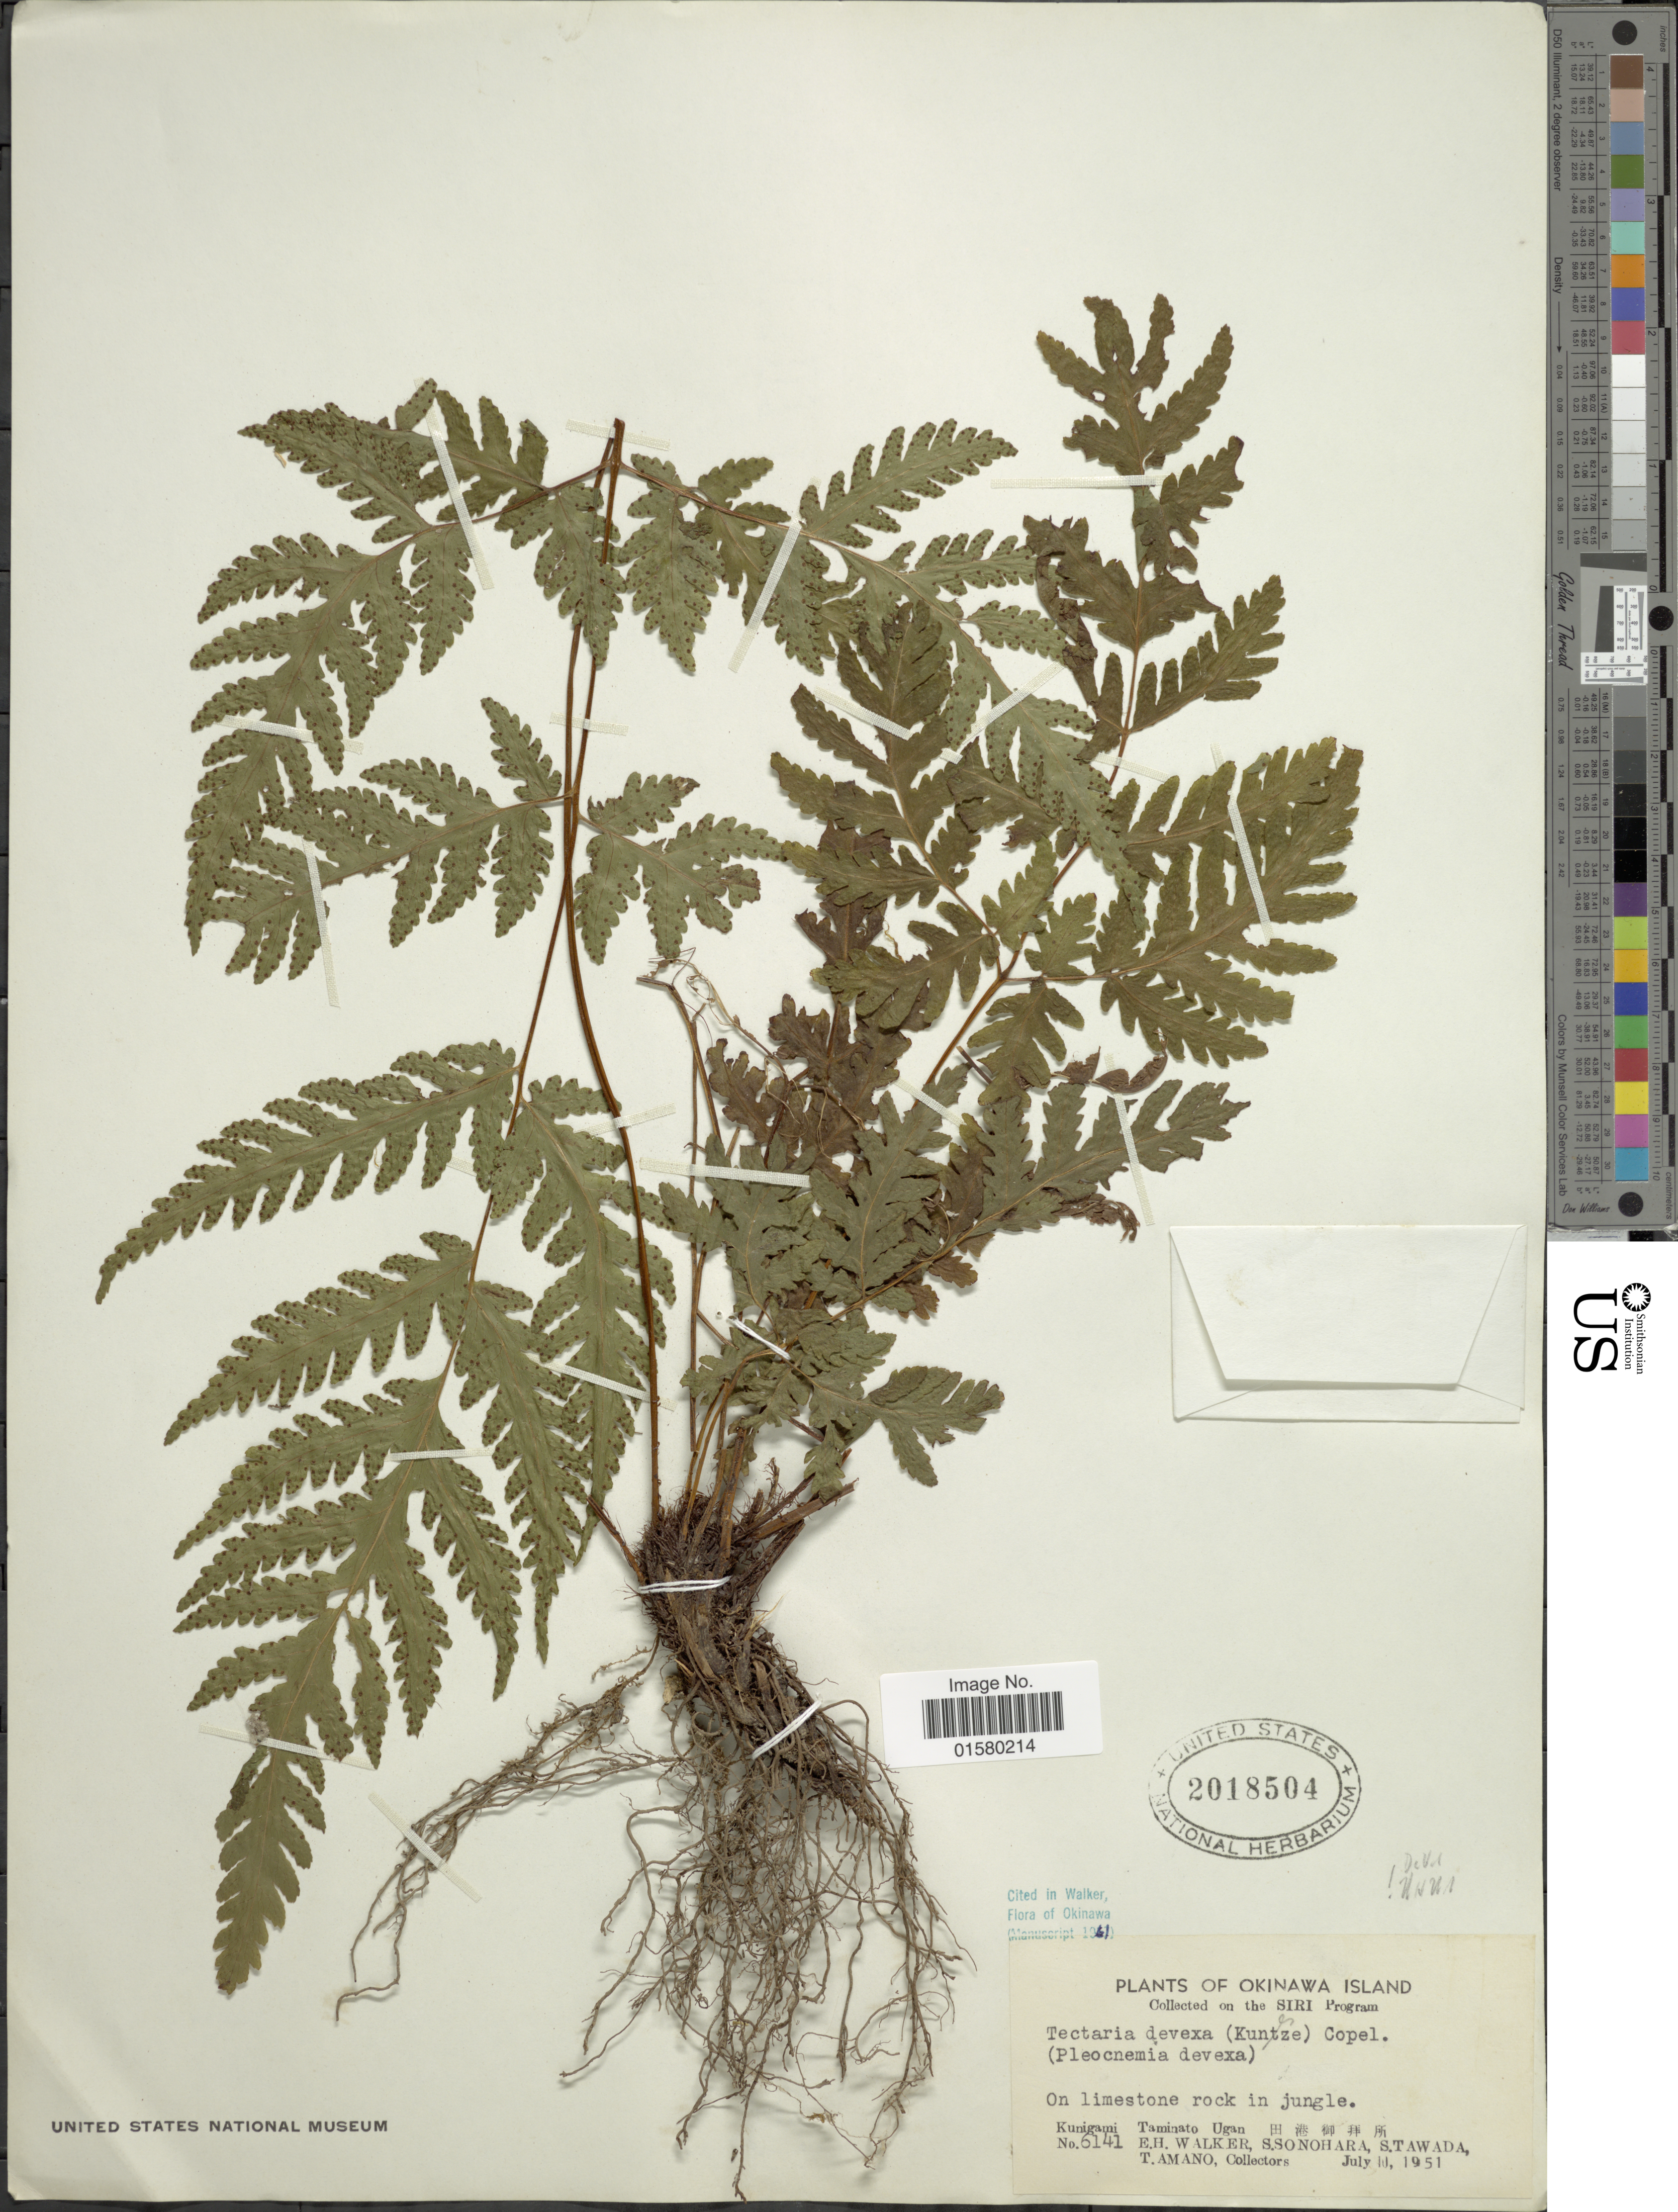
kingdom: Plantae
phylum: Tracheophyta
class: Polypodiopsida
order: Polypodiales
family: Tectariaceae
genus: Tectaria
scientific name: Tectaria devexa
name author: (Kunze) Copel.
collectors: E. H. Walker, S. Sonohara, S. Tawada & T. Amano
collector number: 6141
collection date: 1951-07-10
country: Japan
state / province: Okinawa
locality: Okinawa Island, Kunigami Taminato Ugan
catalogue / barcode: US 2018504